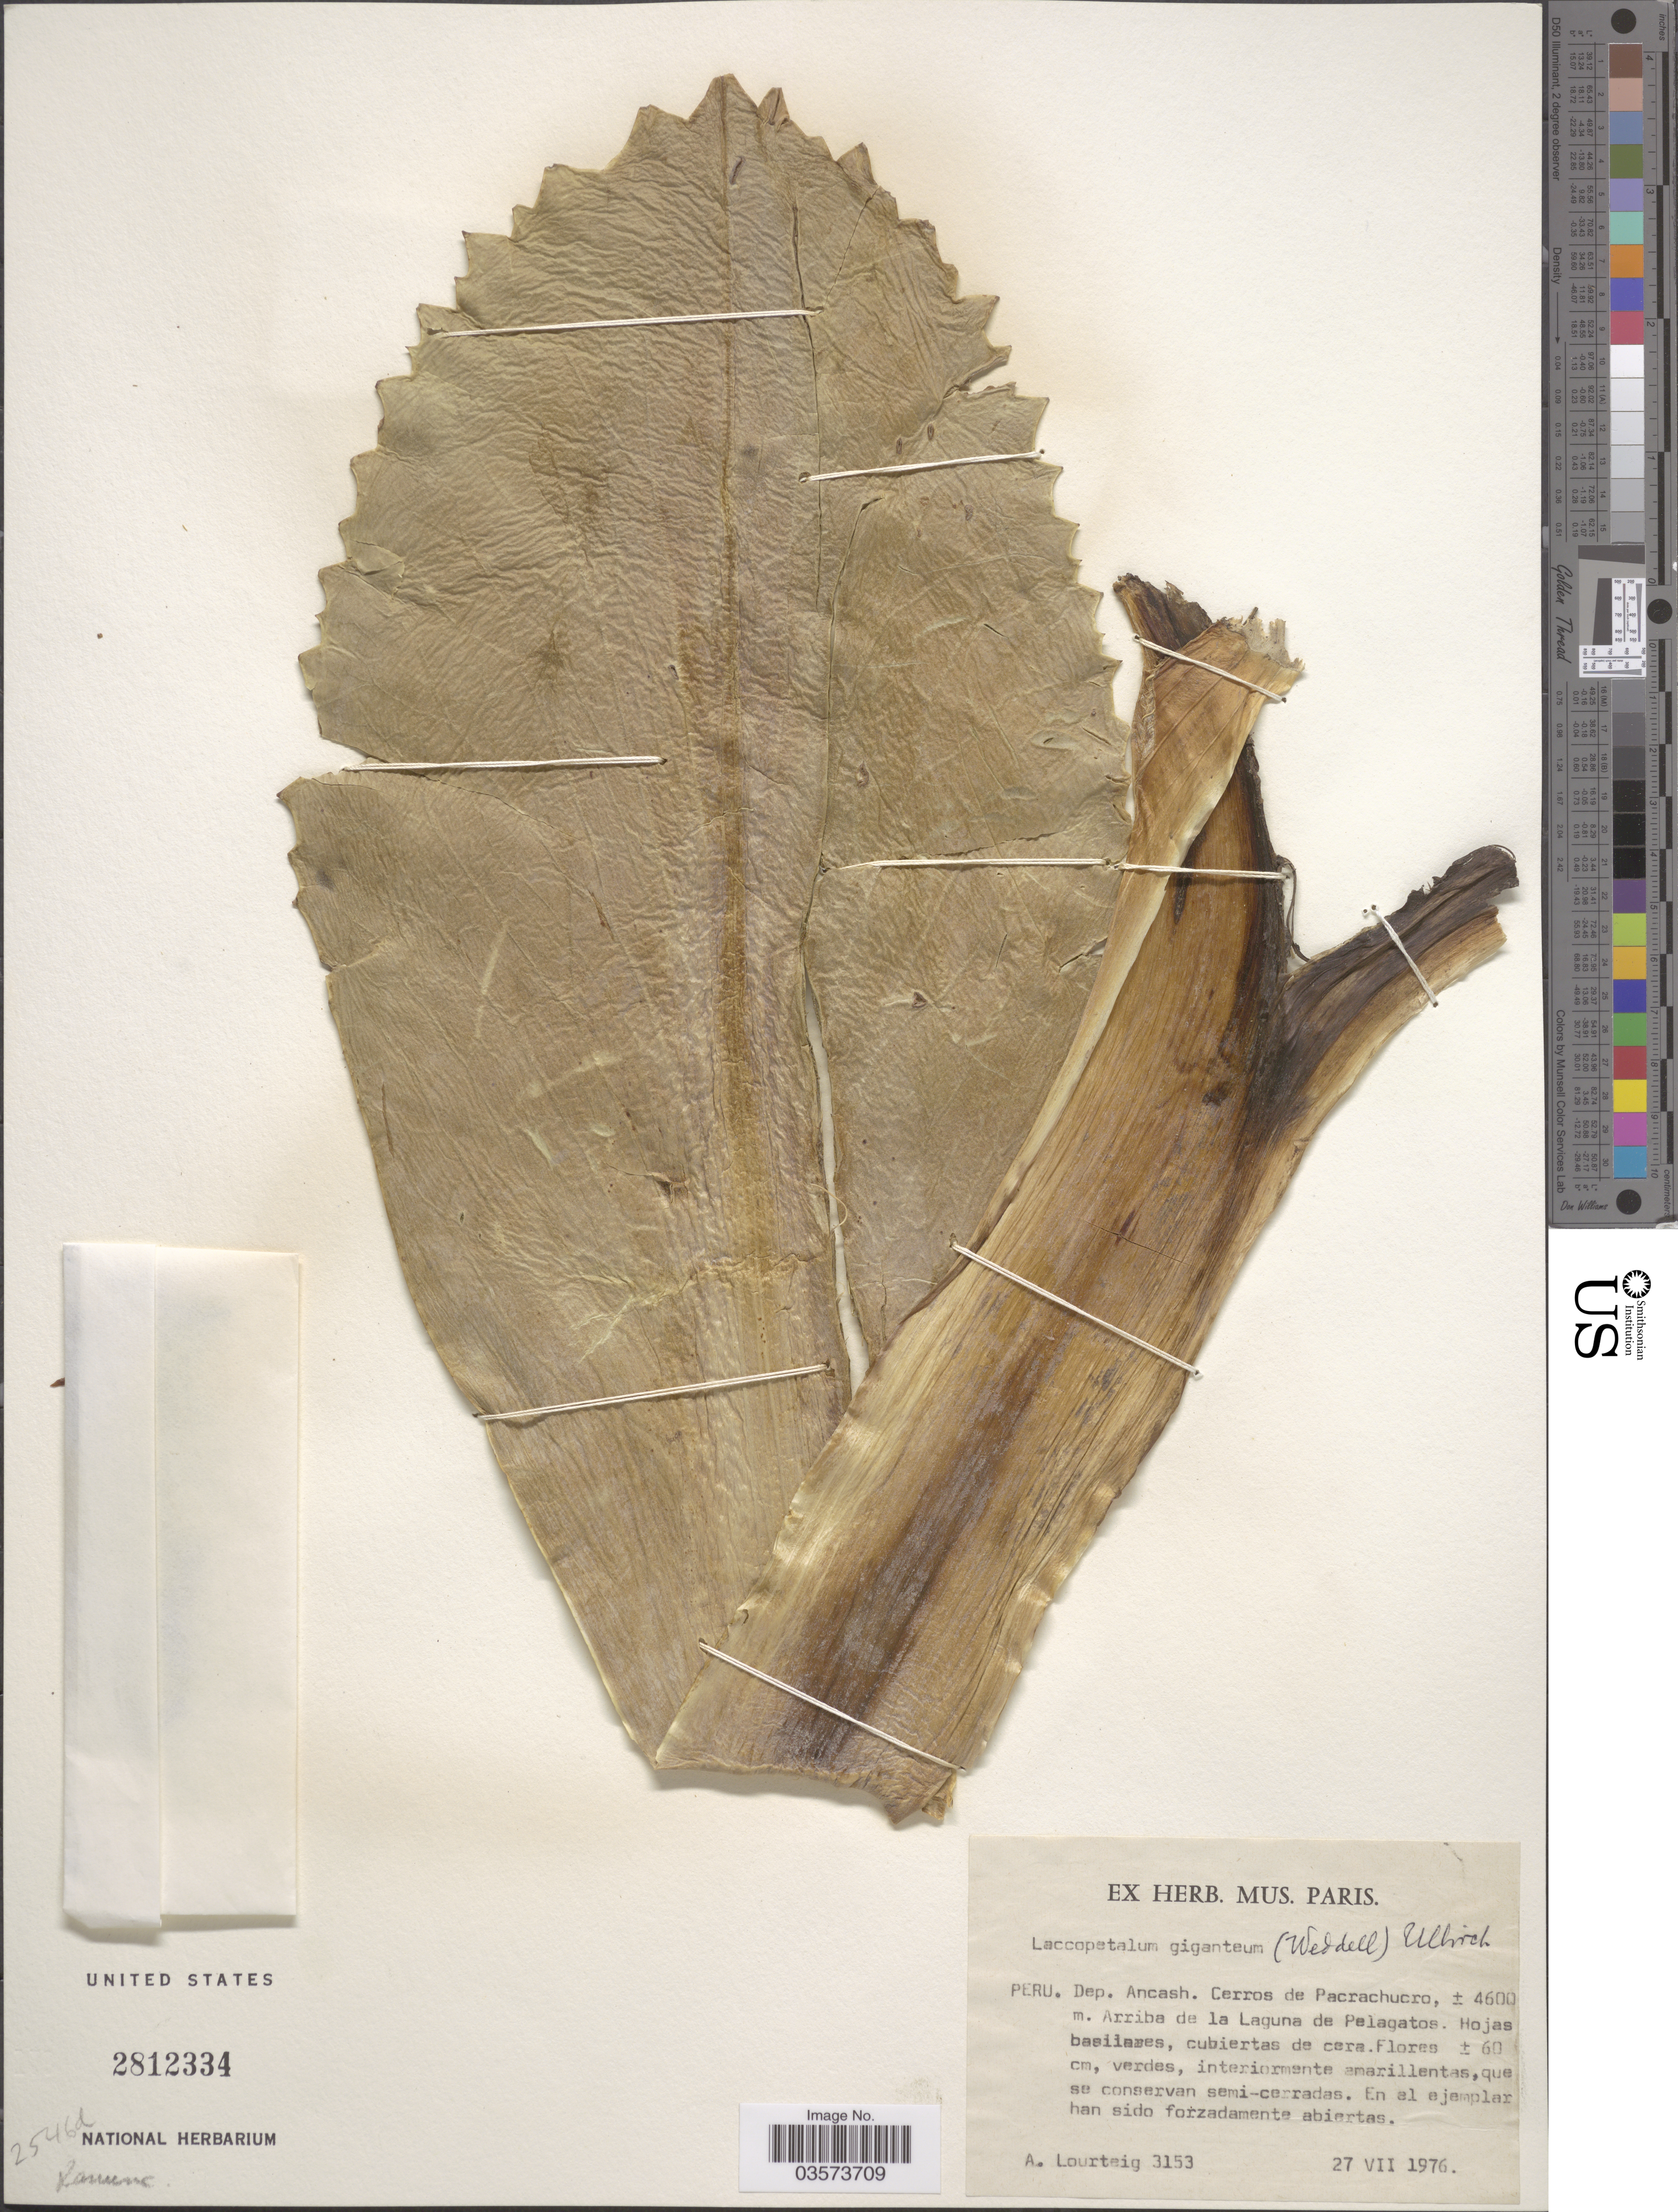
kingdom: Plantae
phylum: Tracheophyta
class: Magnoliopsida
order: Ranunculales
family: Ranunculaceae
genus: Laccopetalum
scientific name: Laccopetalum giganteum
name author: (Wedd.) Ulbr.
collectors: A. Lourteig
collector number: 3153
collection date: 1976-07-27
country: Peru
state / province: Ancash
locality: Dep. Ancash. Cerros de Pacrachucro. Arriba de la Laguna de Pelagatos.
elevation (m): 4600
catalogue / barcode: US 2812334